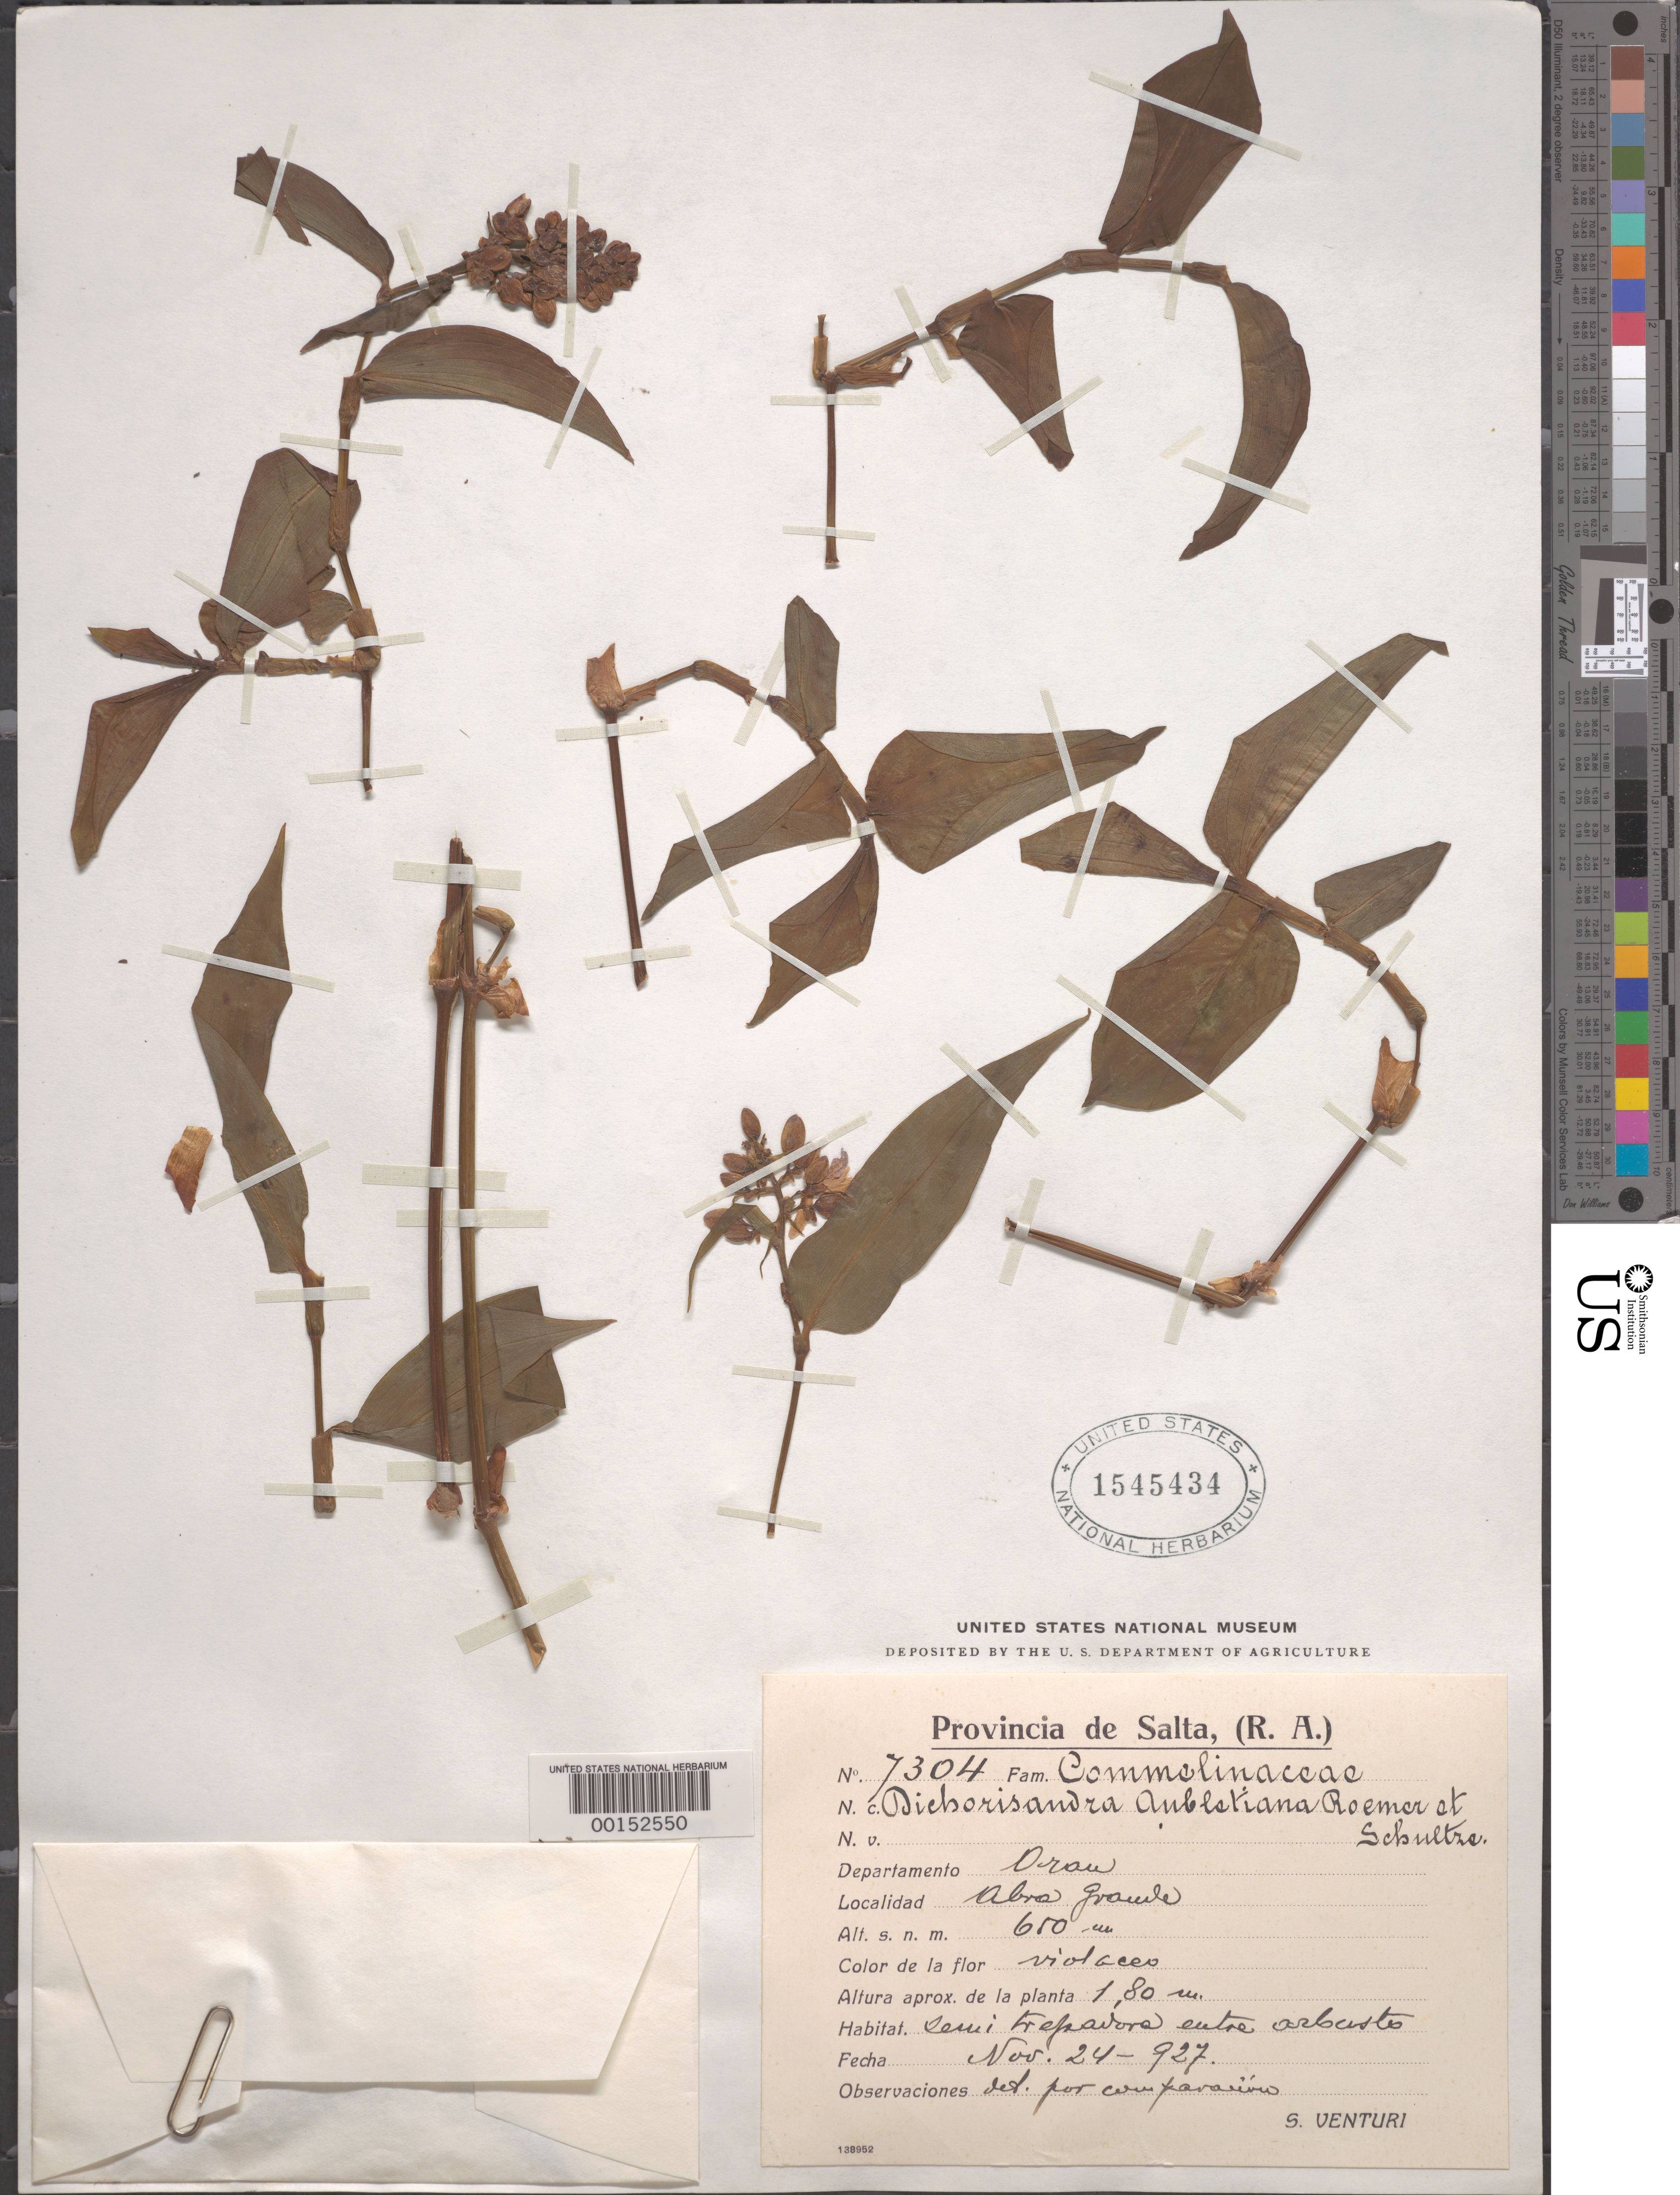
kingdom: Plantae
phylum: Tracheophyta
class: Liliopsida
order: Commelinales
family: Commelinaceae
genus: Dichorisandra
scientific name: Dichorisandra hexandra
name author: (Aubl.) Standl.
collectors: S. Venturi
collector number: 7304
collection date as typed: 24 Nov 1927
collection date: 1927-11-24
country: Argentina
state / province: Salta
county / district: Orán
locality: Abra Grande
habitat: Semi-evergreen forest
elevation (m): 650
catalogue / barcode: US 1545434